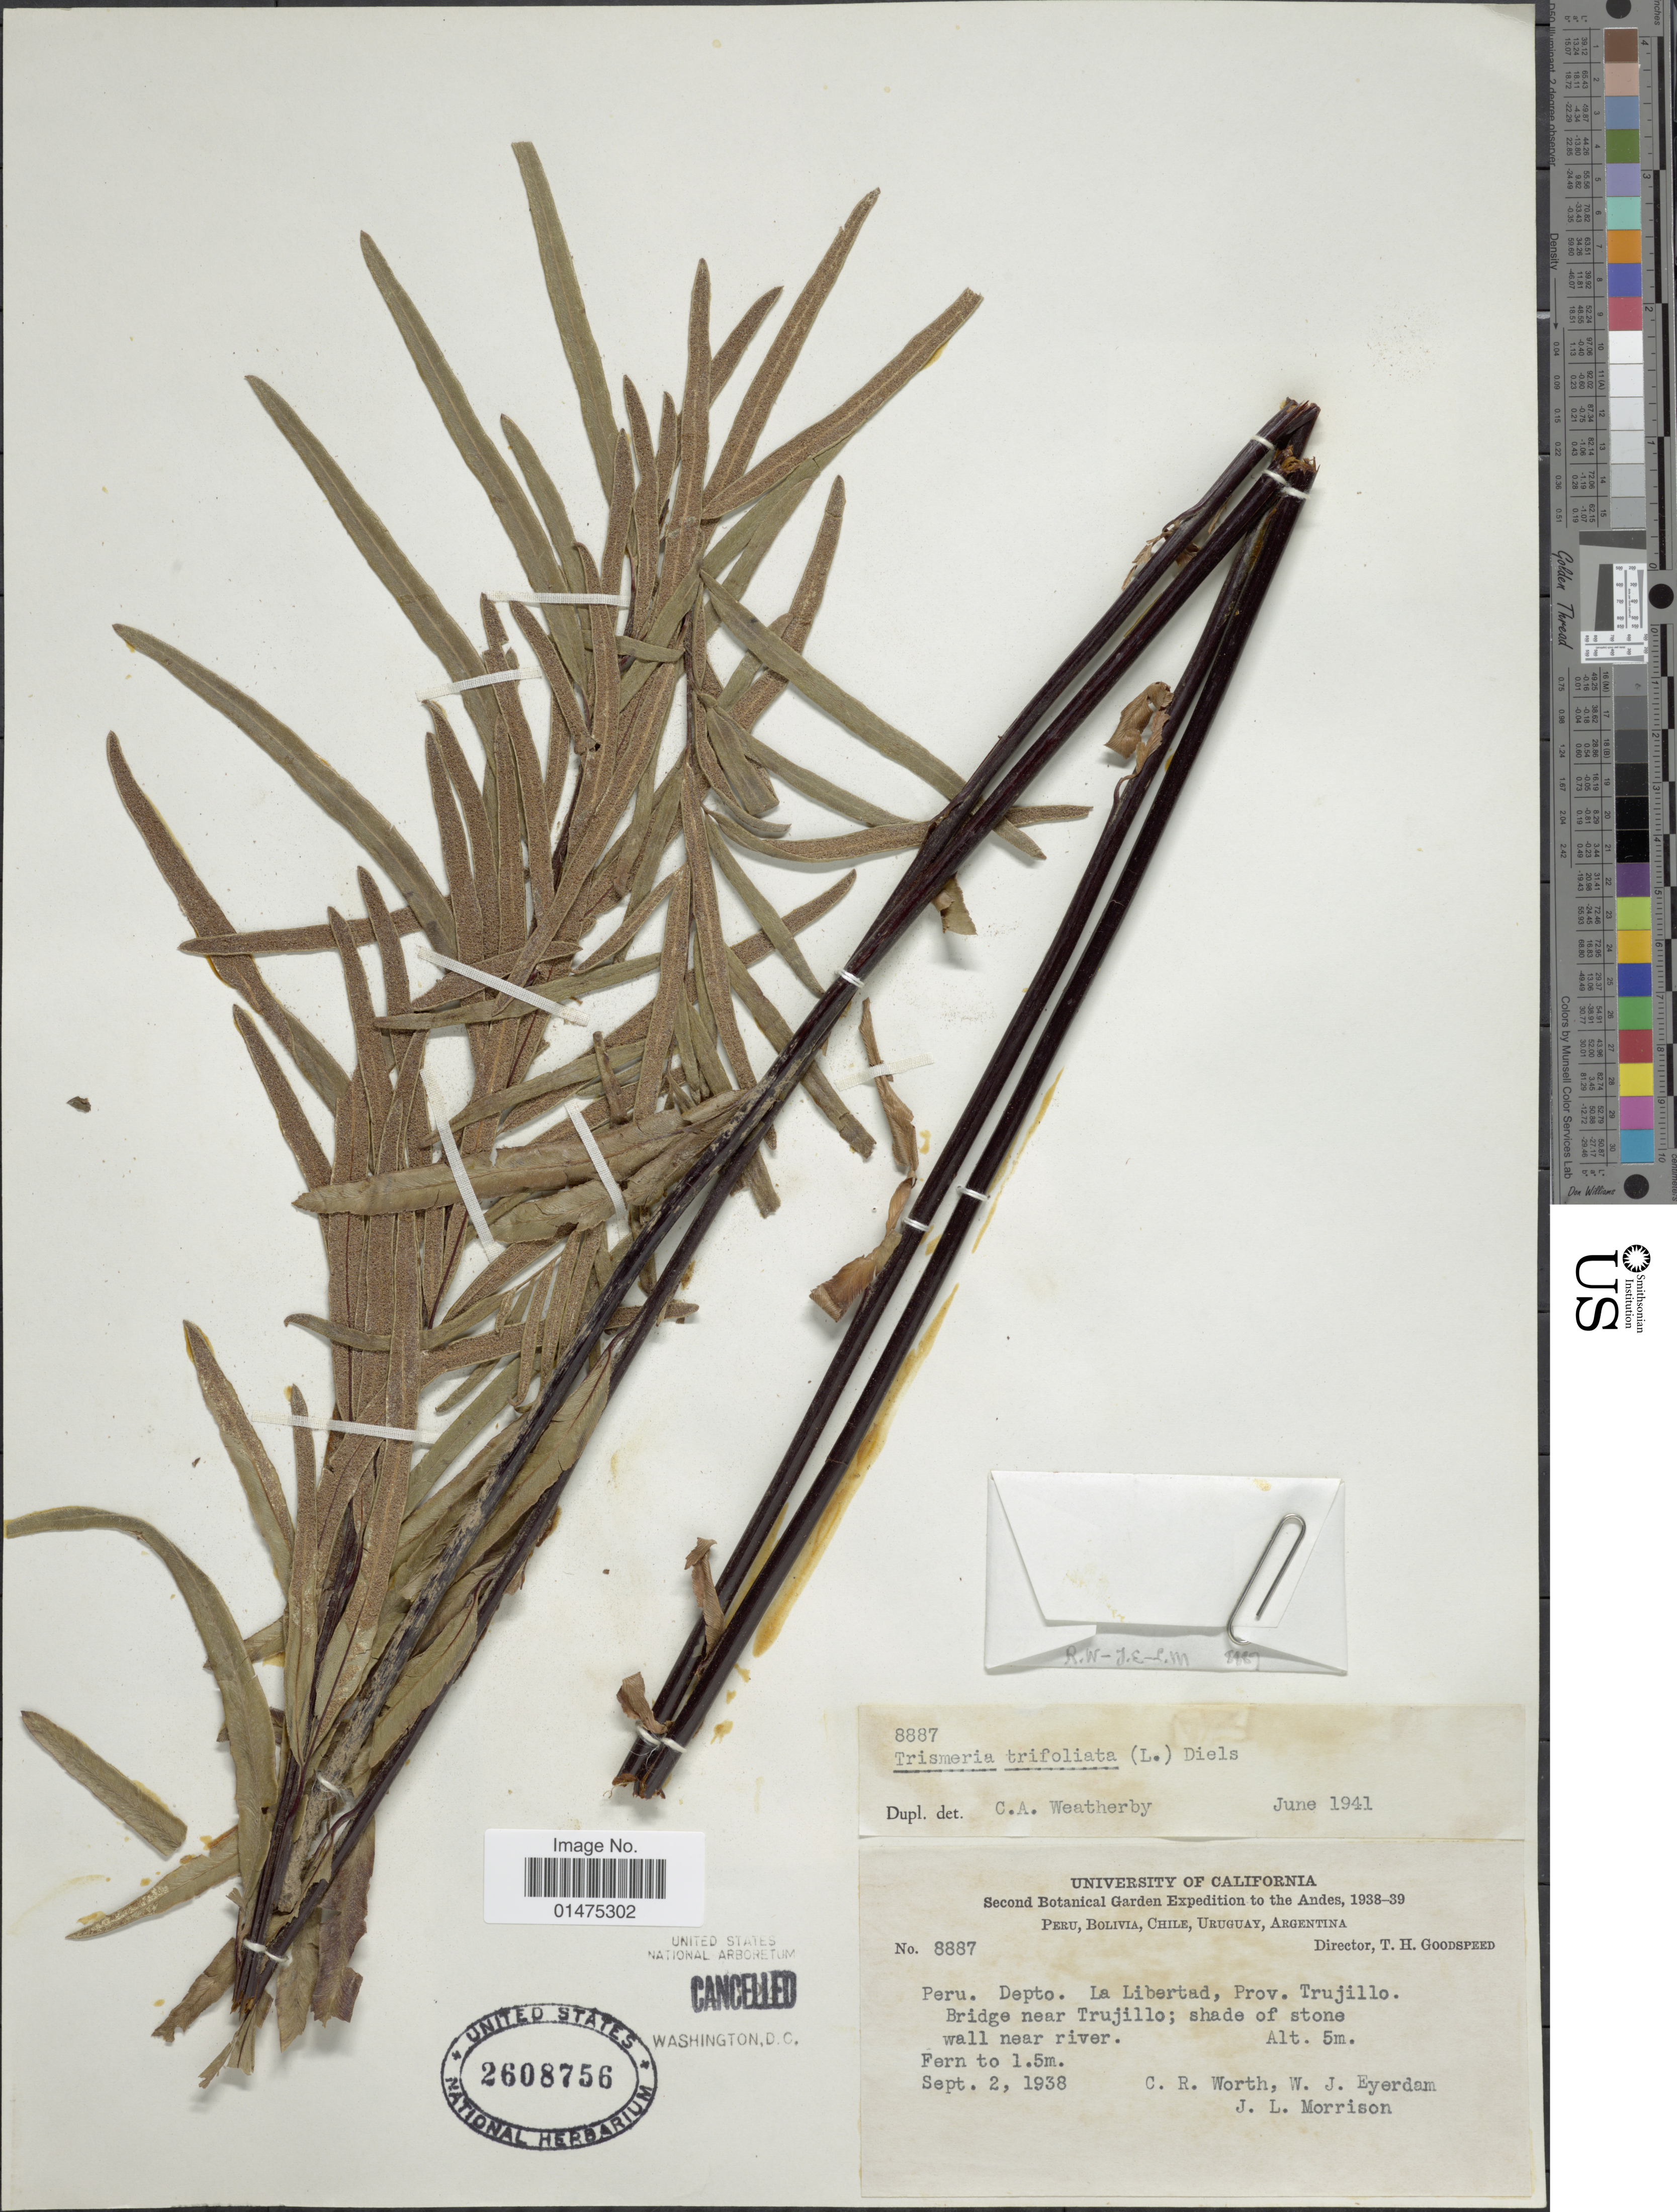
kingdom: Plantae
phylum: Tracheophyta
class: Polypodiopsida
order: Polypodiales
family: Pteridaceae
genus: Pityrogramma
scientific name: Pityrogramma trifoliata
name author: (L.) R.M. Tryon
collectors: C. R. Worth, W. J. Eyerdam & J. L. Morrison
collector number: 8887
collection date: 1938-09-02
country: Peru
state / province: La Libertad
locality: Prov. Trujillo, Bridge near Trujillo, shade of stone wall near river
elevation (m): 5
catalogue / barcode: US 2608756